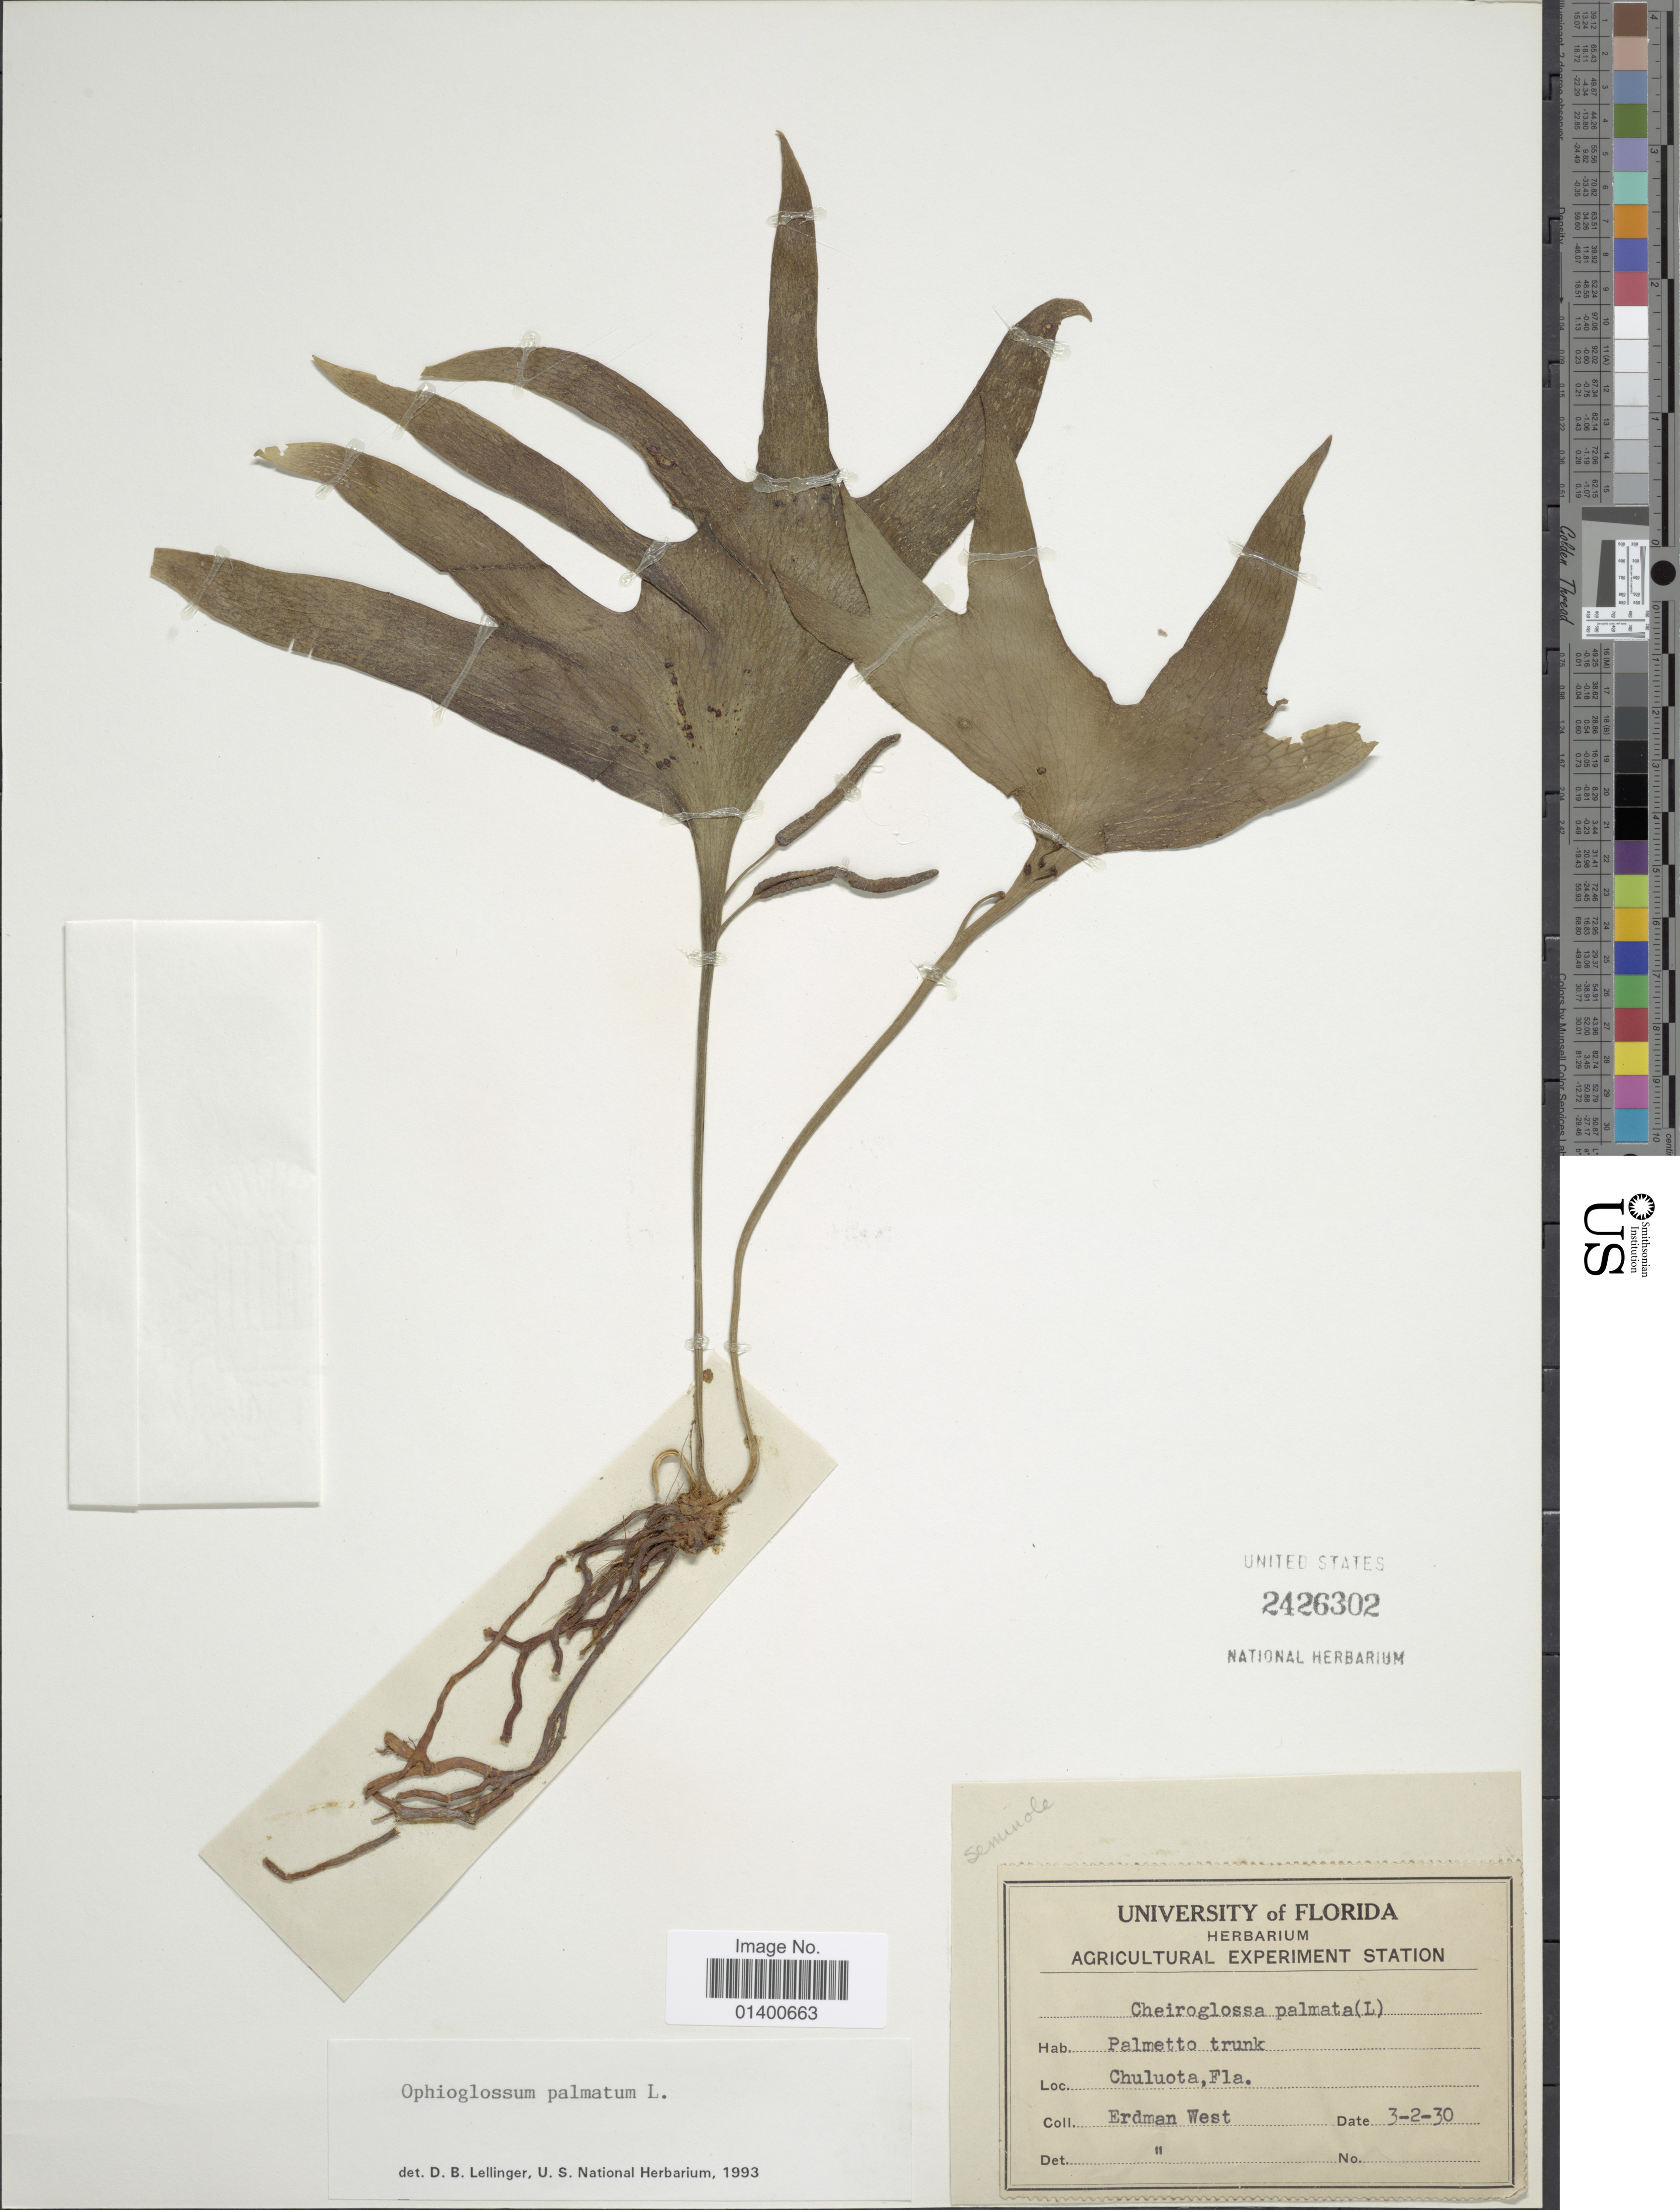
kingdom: Plantae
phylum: Tracheophyta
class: Polypodiopsida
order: Ophioglossales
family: Ophioglossaceae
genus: Cheiroglossa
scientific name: Cheiroglossa palmata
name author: (L.) C. Presl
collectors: E. West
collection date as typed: Transcribed d/m/y: 3/2/30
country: United States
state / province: Florida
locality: Chuluota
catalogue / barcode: US 2426302